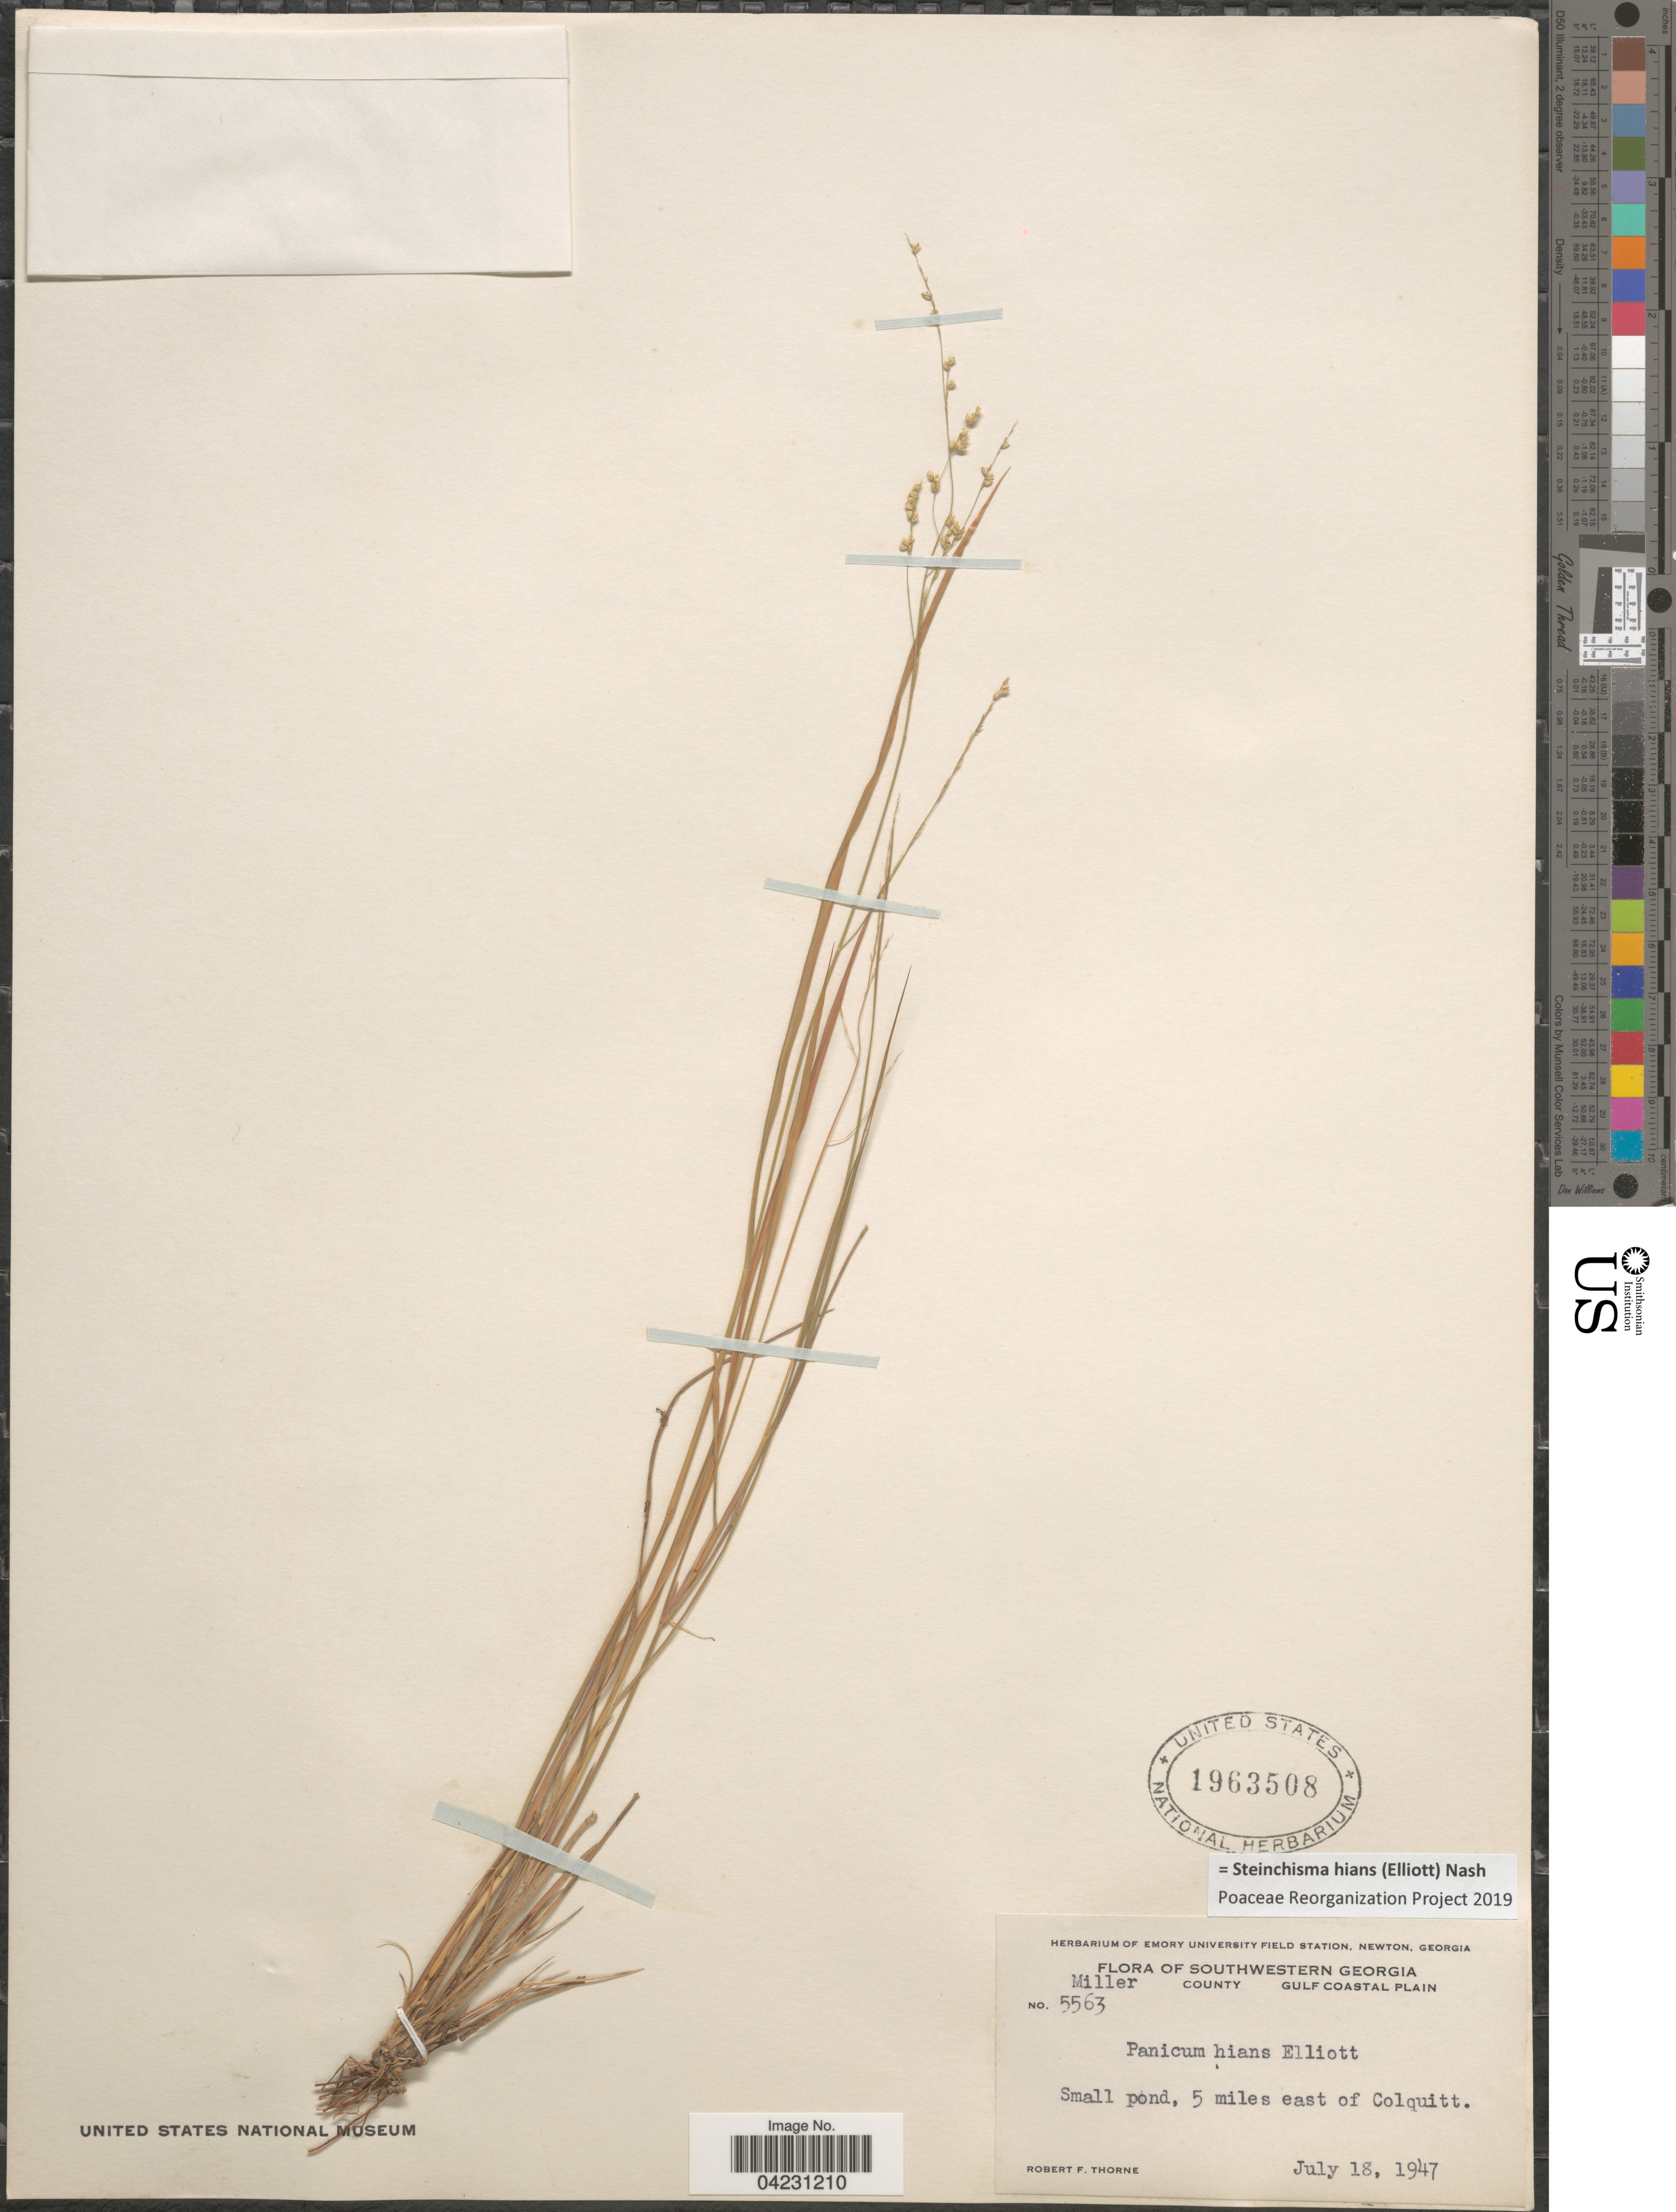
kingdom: Plantae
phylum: Tracheophyta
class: Liliopsida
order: Poales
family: Poaceae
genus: Steinchisma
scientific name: Steinchisma hians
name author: (Elliott) Nash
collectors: R. F. Thorne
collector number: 5563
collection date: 1947-07-18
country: United States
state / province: Georgia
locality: Southwestern Georgia. Miller County Gulf Coastal Plain. Small pond, 5 miles east of Colquitt.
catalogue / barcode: US 1963508